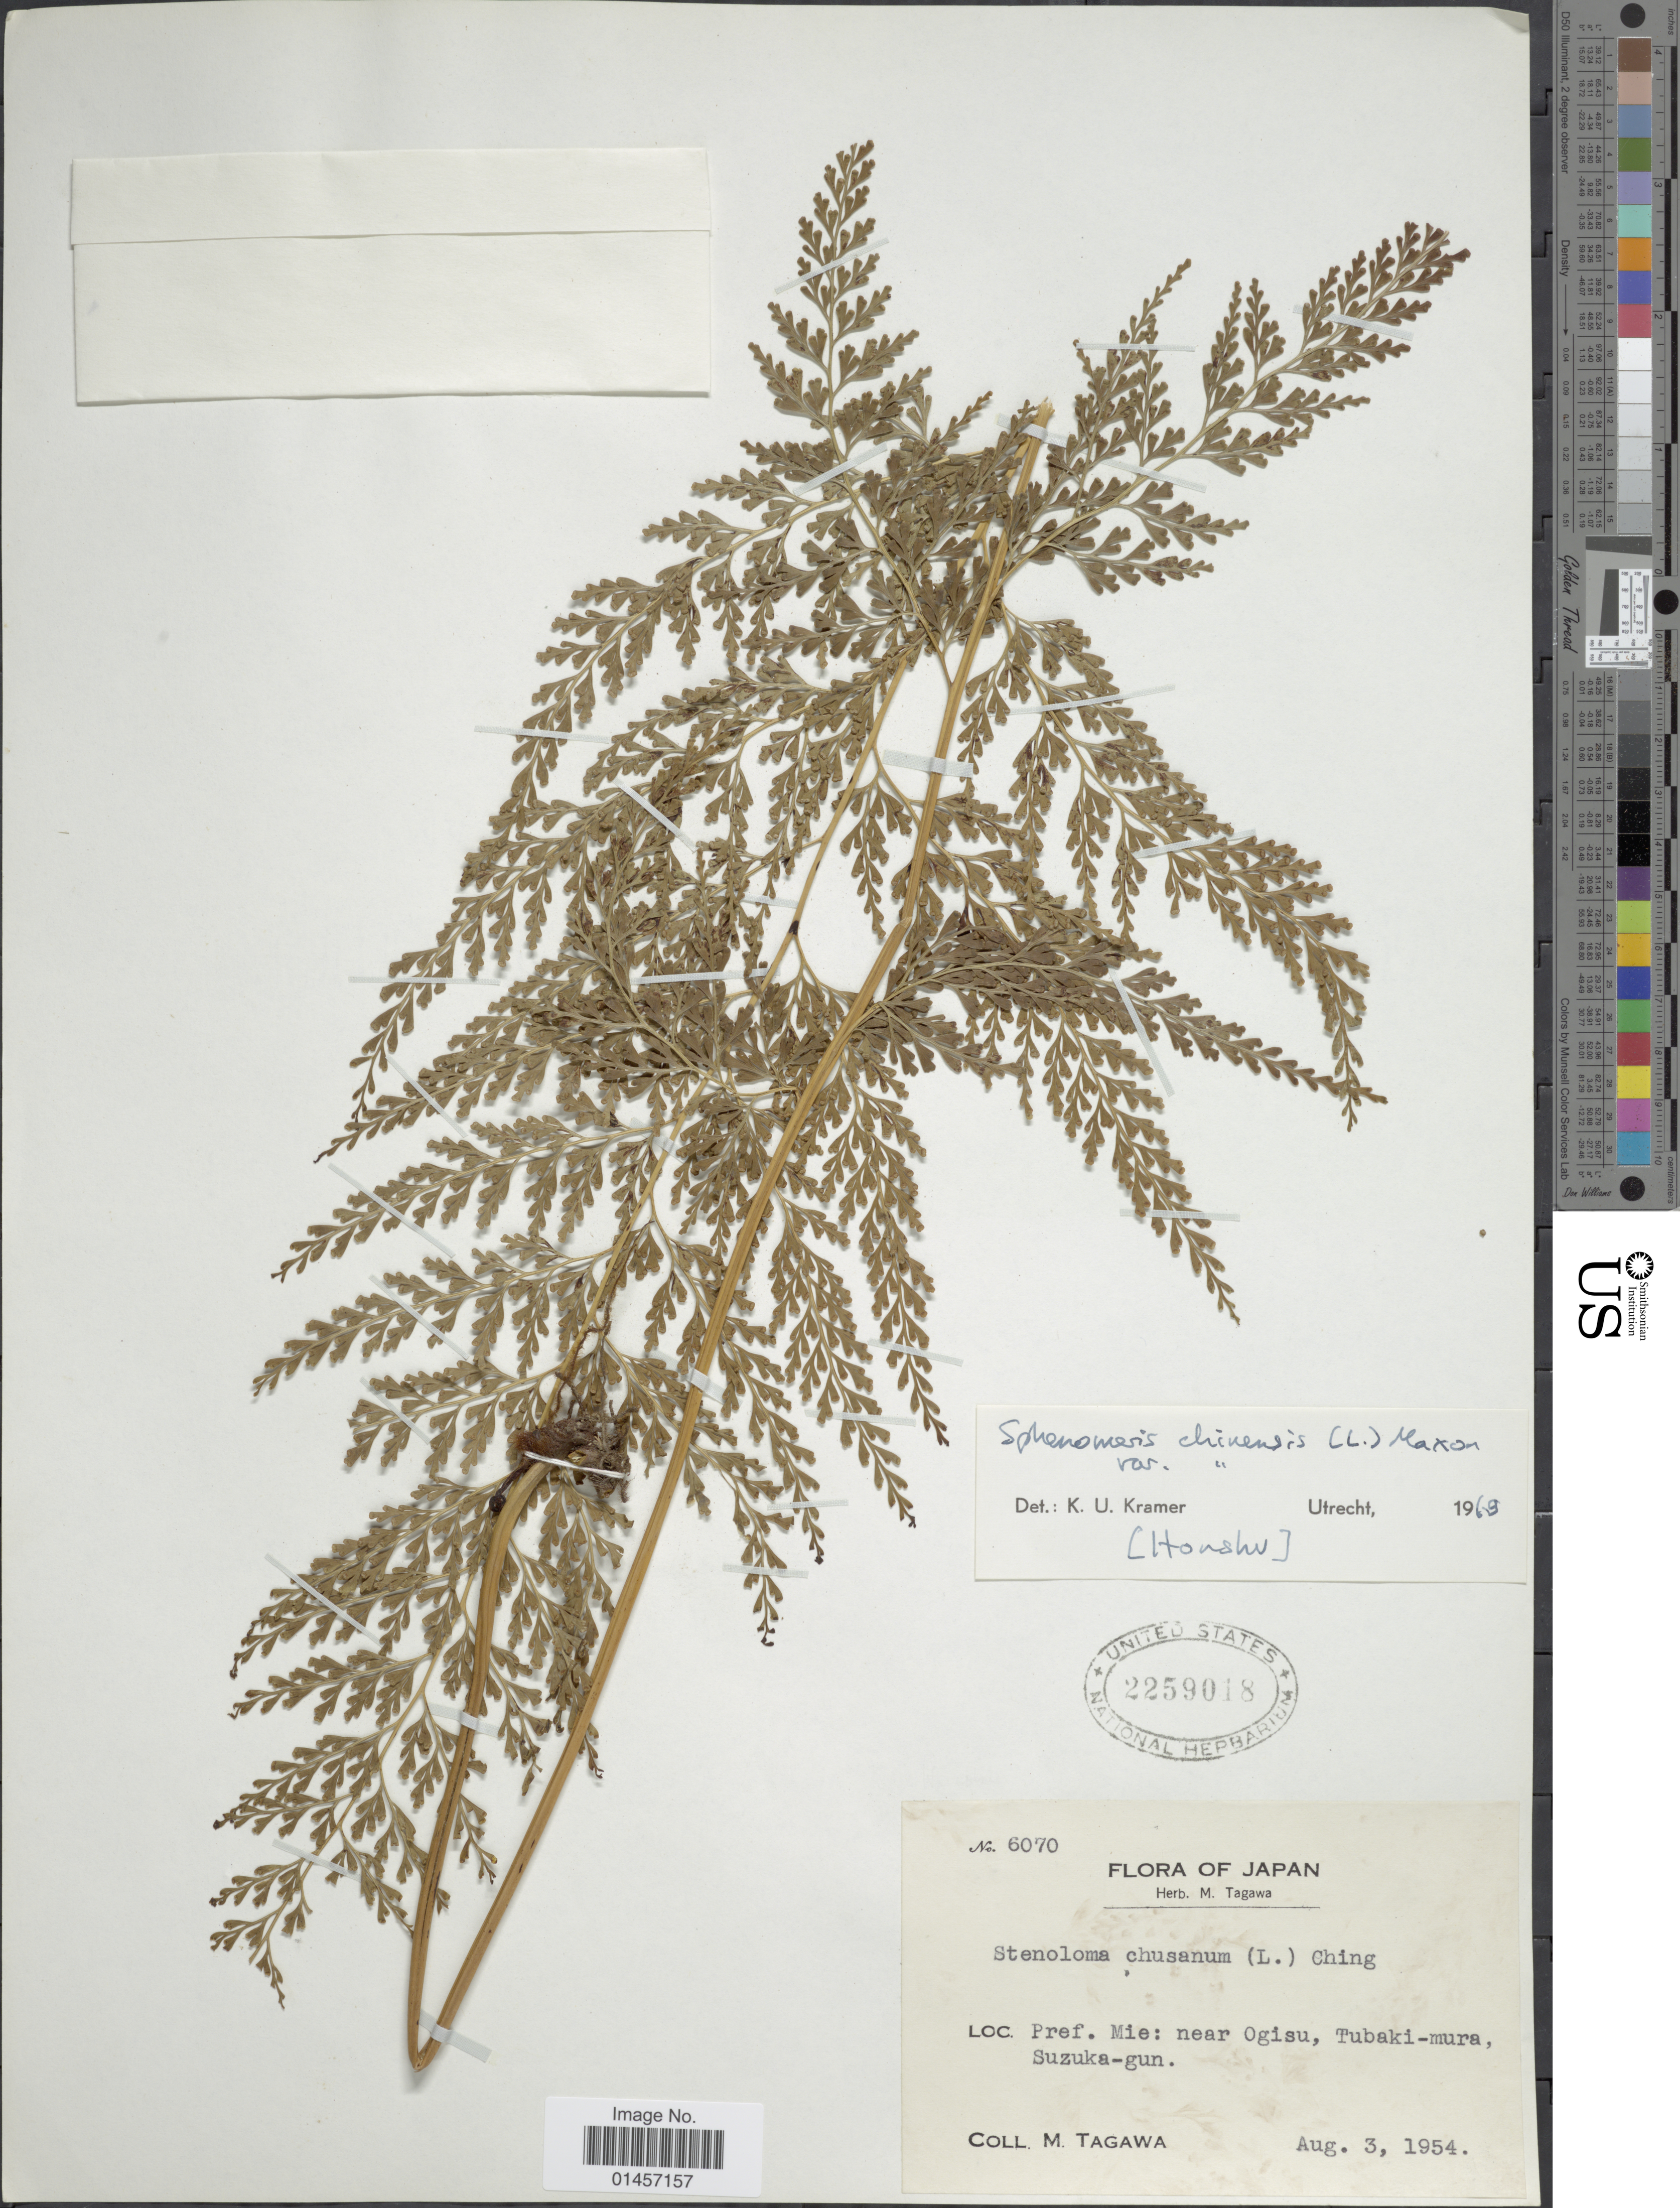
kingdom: Plantae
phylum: Tracheophyta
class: Polypodiopsida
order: Polypodiales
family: Lindsaeaceae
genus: Sphenomeris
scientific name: Sphenomeris chinensis var. chinensis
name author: (L.) Maxon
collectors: M. Tagawa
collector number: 6070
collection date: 1954-08-03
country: Japan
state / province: Mie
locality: Pref. Mie: near Ogisu, Tubaki-mura, Suzuka-gun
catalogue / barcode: US 2259018